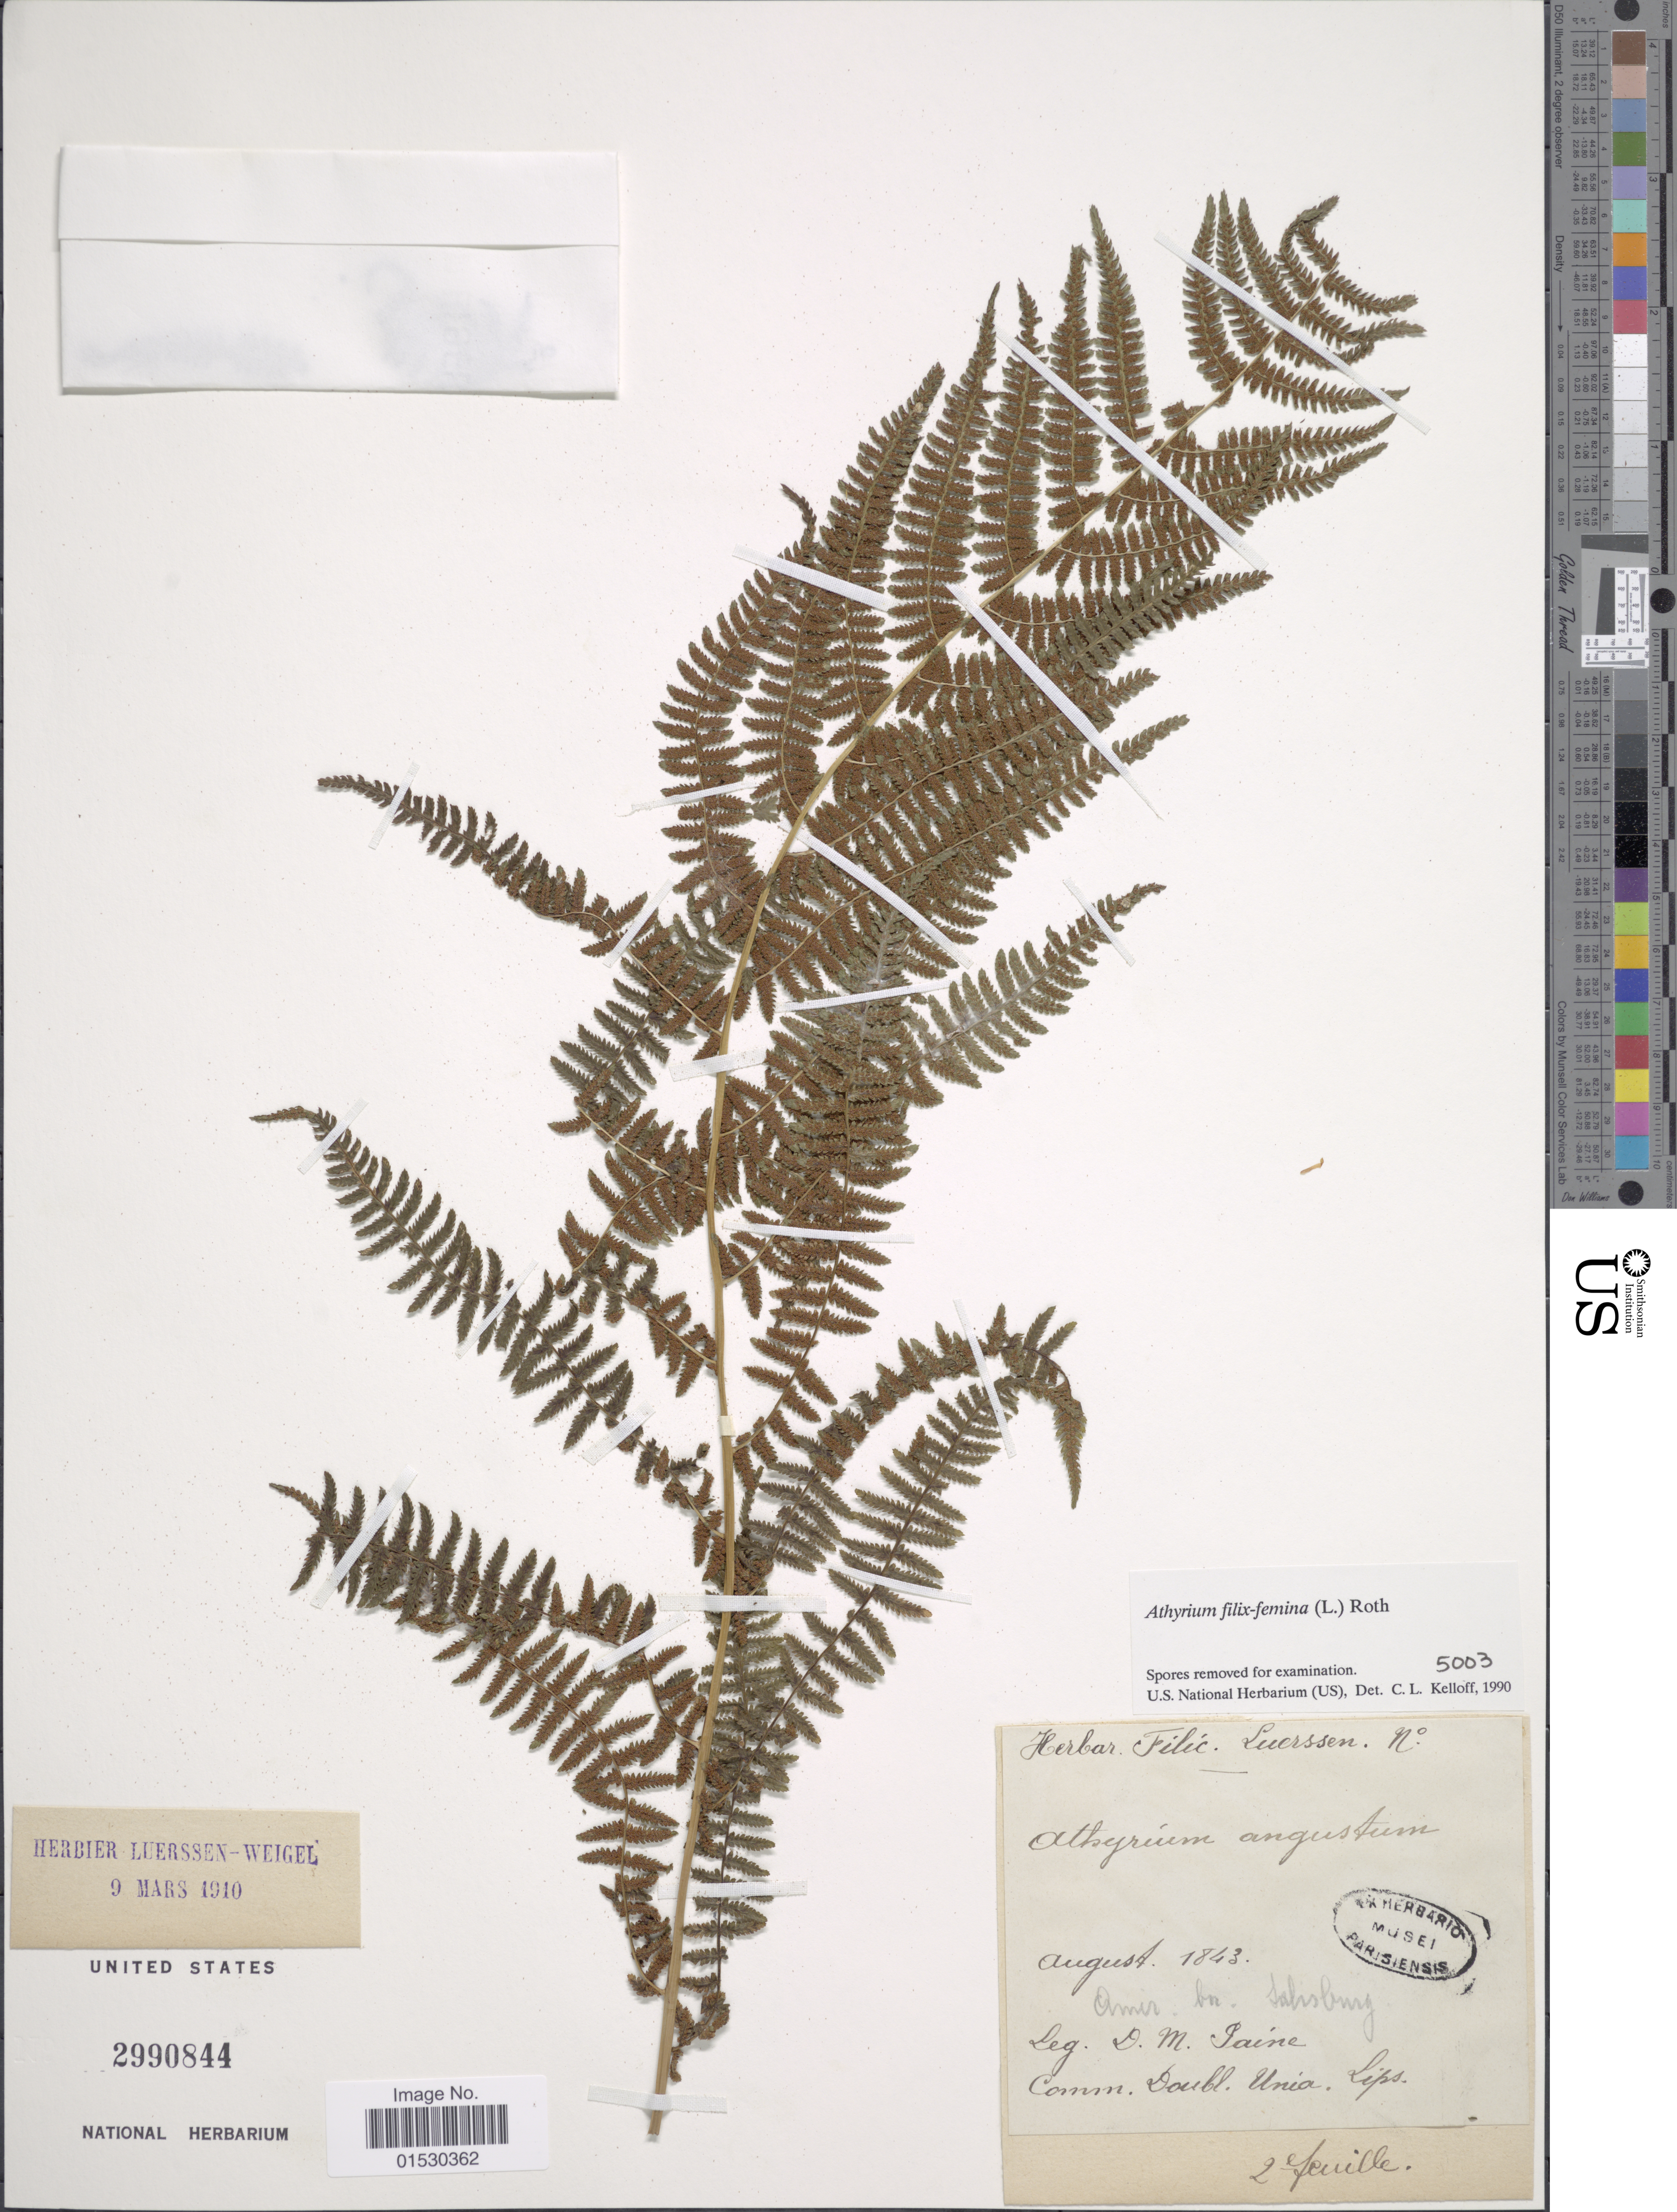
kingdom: Plantae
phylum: Tracheophyta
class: Polypodiopsida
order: Polypodiales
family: Athyriaceae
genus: Athyrium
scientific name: Athyrium filix-femina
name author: (L.) Roth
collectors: D. Paine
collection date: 1843-08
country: United States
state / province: Connecticut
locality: Amer bor Salisbury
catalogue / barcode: US 2990844